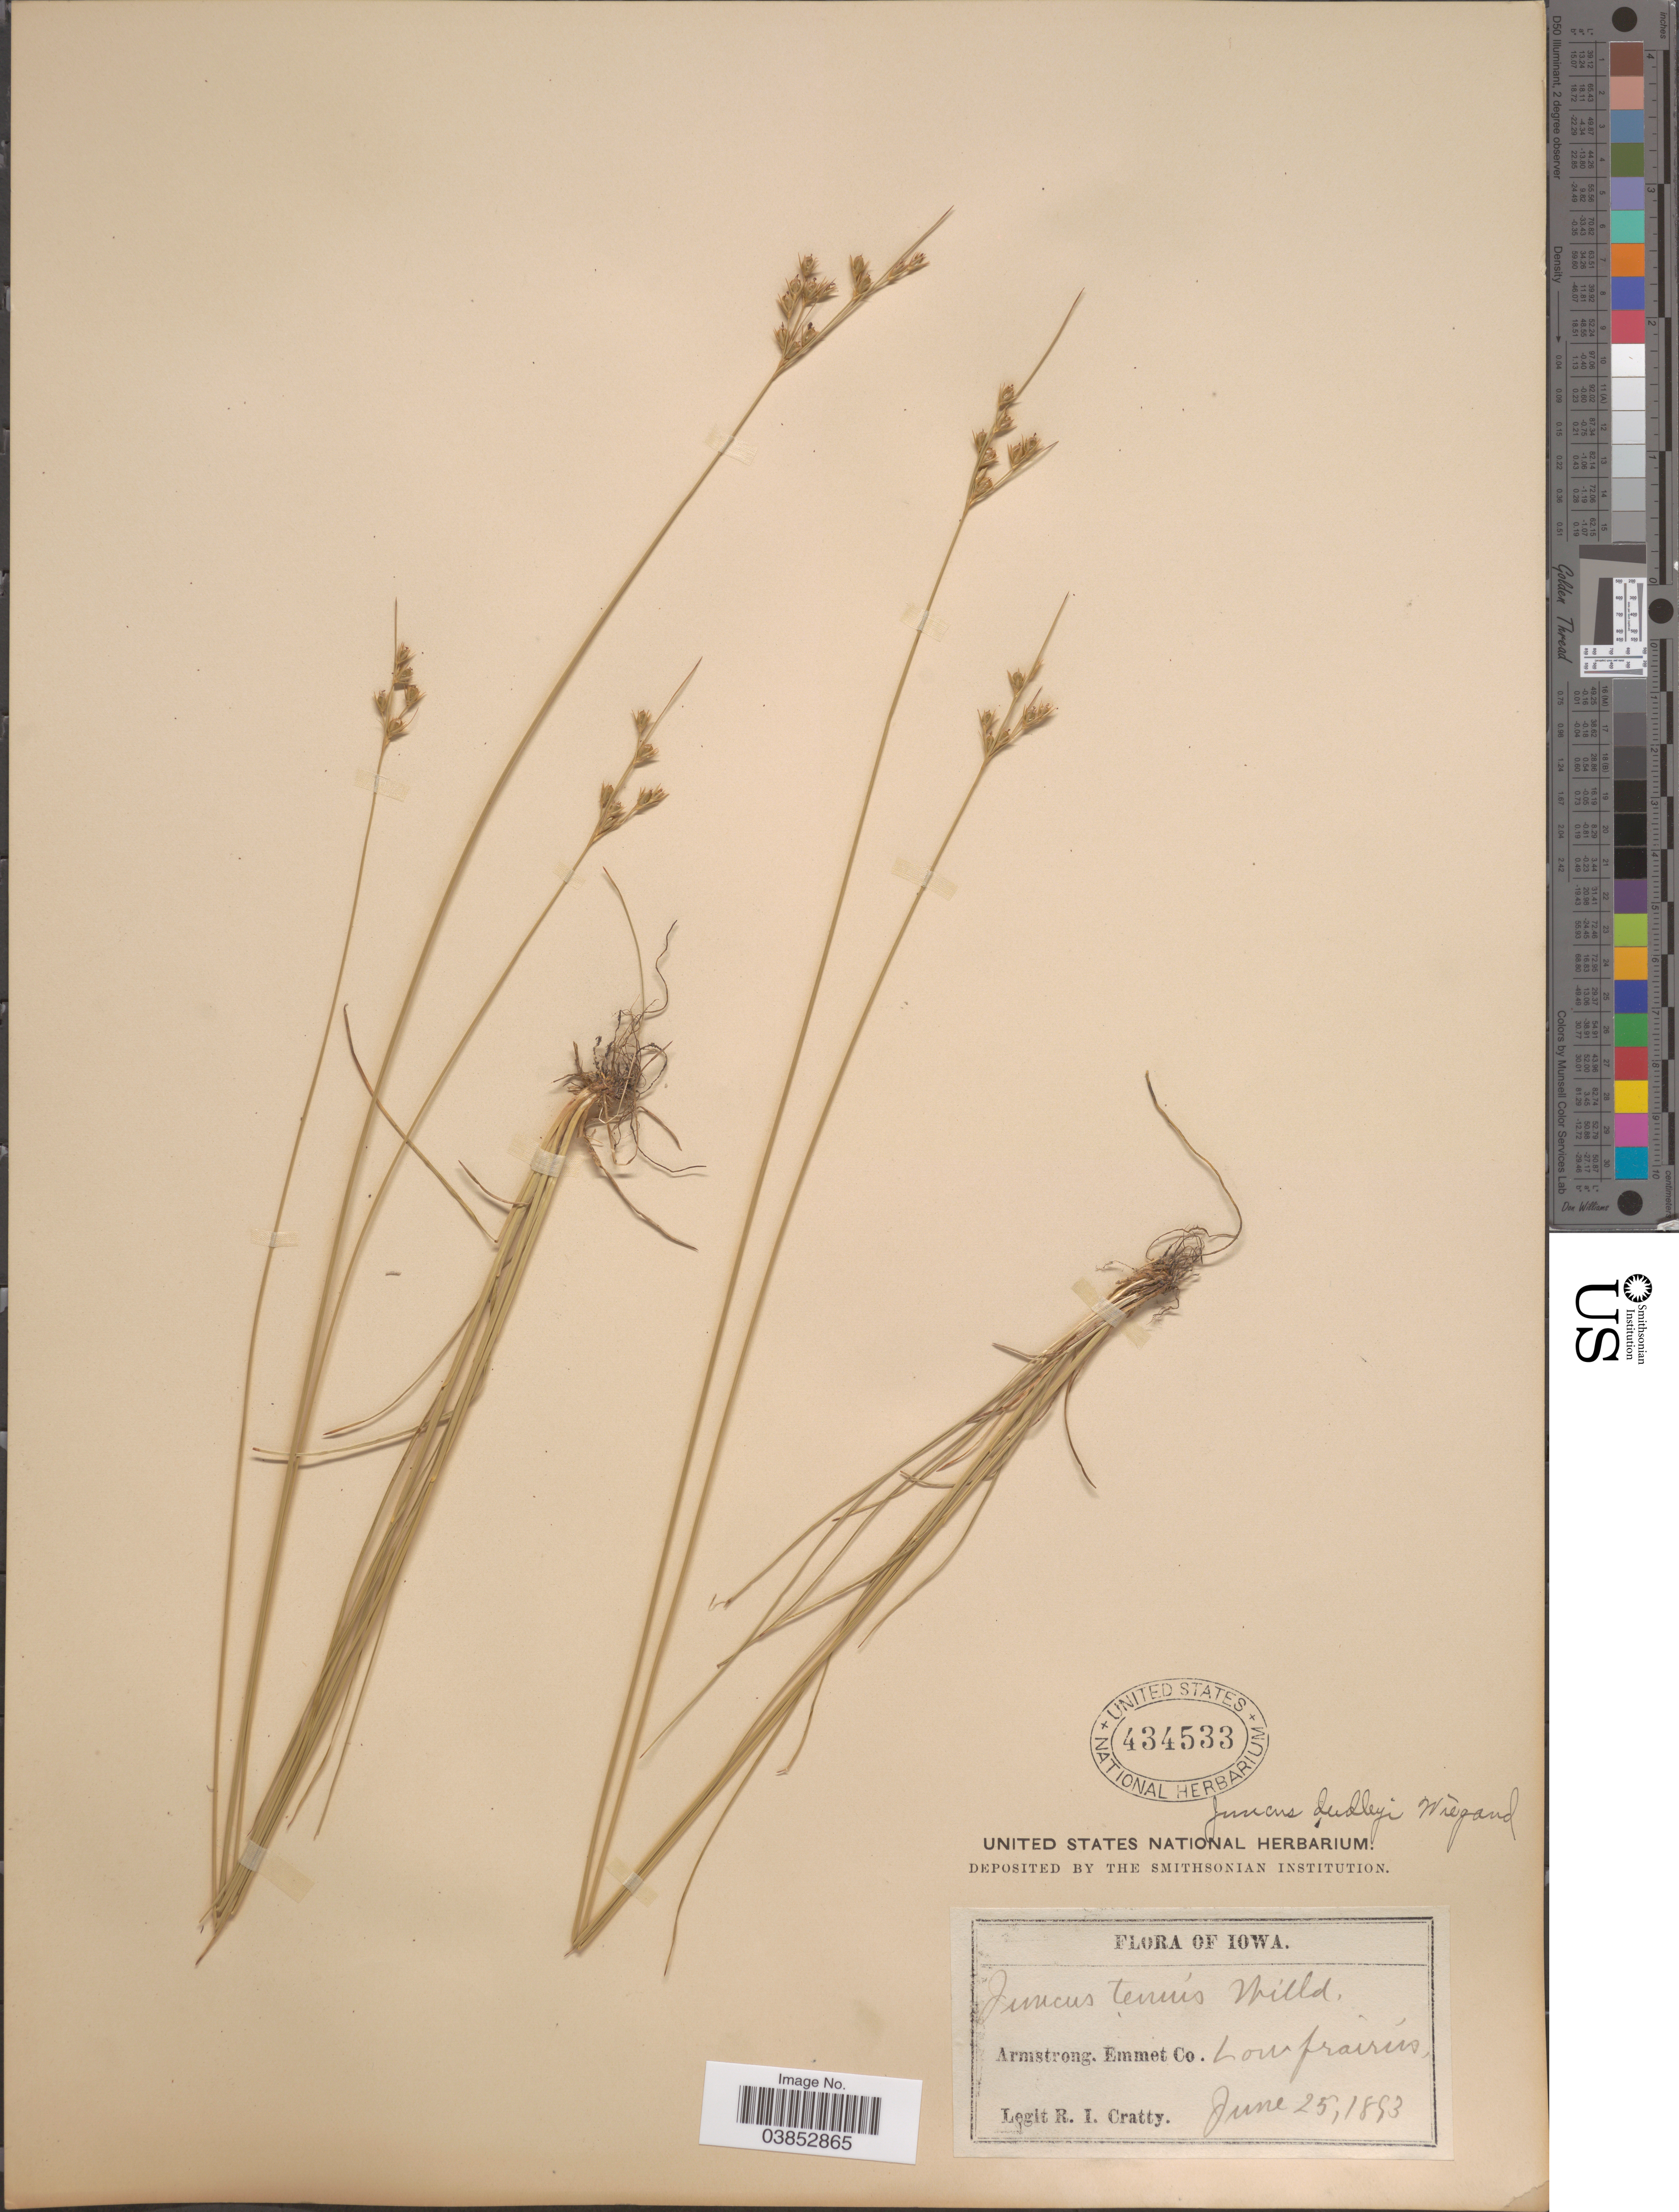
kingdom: Plantae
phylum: Tracheophyta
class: Liliopsida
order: Poales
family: Juncaceae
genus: Juncus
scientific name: Juncus dudleyi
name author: Wiegand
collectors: R. Cratty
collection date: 1893-06-25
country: United States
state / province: Iowa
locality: Armstrong, Emmet Co. Low prairies.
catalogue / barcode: US 434533